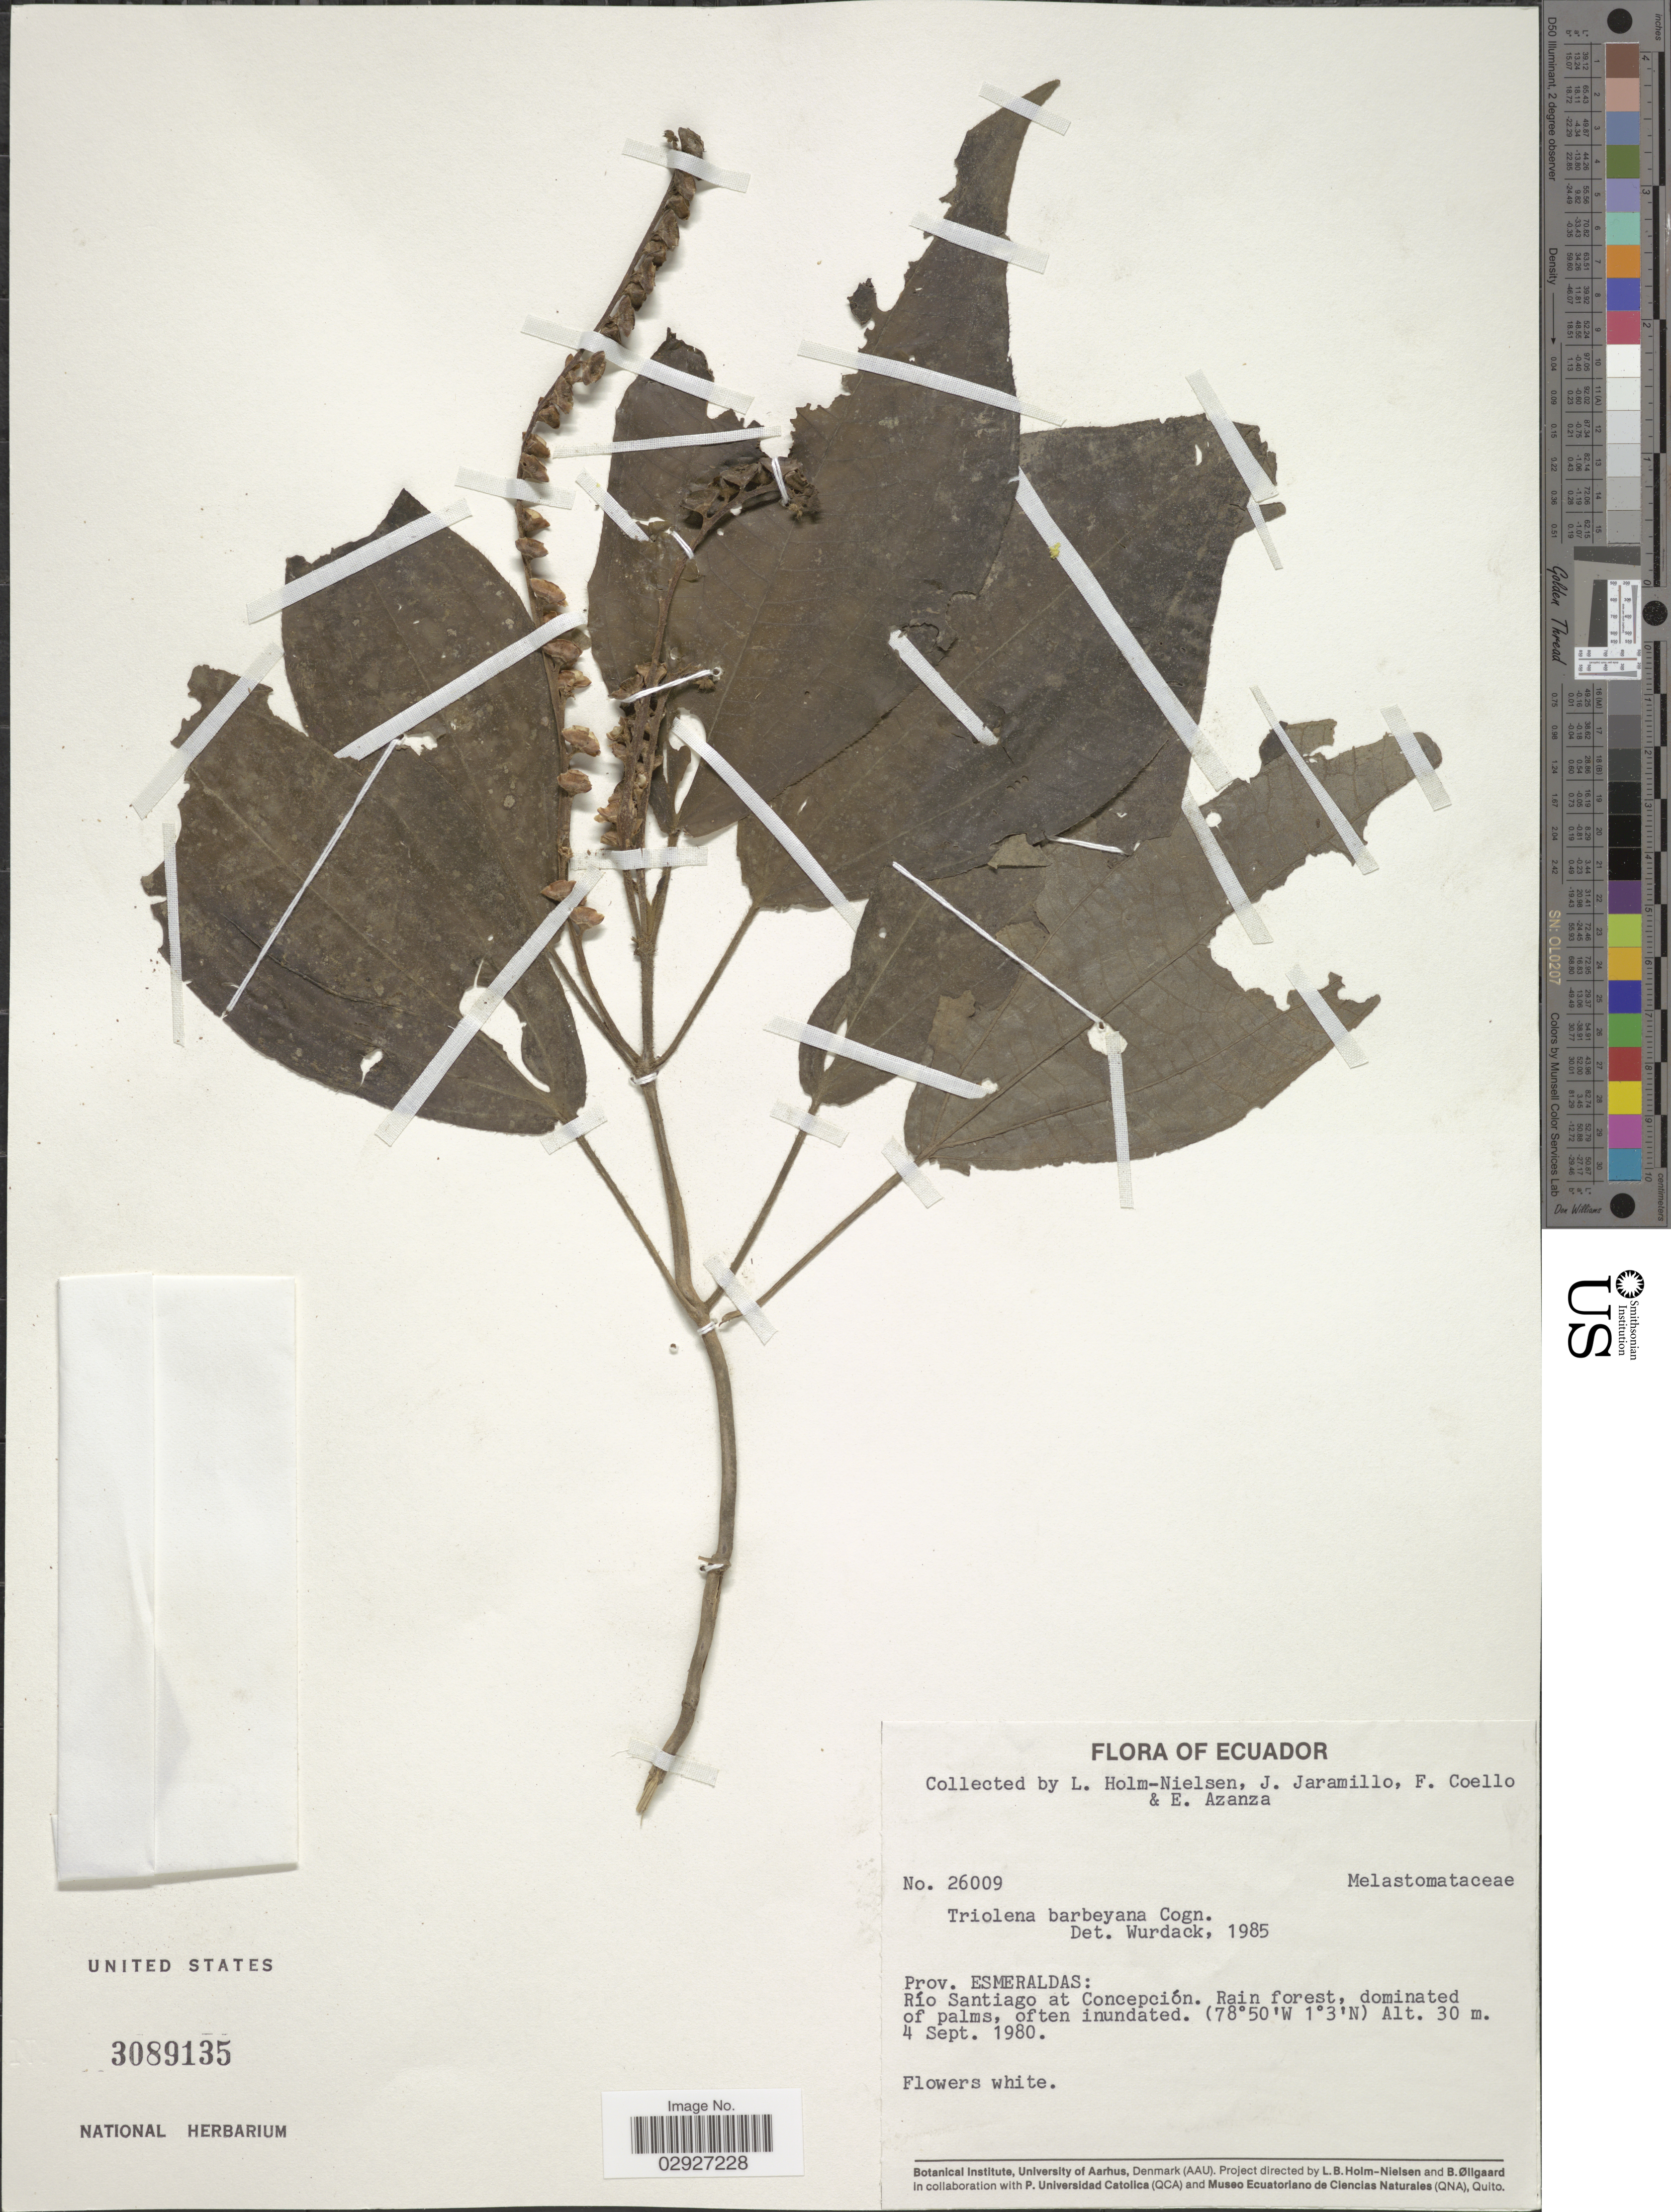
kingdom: Plantae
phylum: Tracheophyta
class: Magnoliopsida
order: Myrtales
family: Melastomataceae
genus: Triolena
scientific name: Triolena barbeyana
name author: Cogn.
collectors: L. Holm-Nielsen, J. Jaramillo, F. Coello & E. Azanza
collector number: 26009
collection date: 1980-09-04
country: Ecuador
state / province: Esmeraldas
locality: Río Santiago at Concepción.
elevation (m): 30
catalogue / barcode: US 3089135